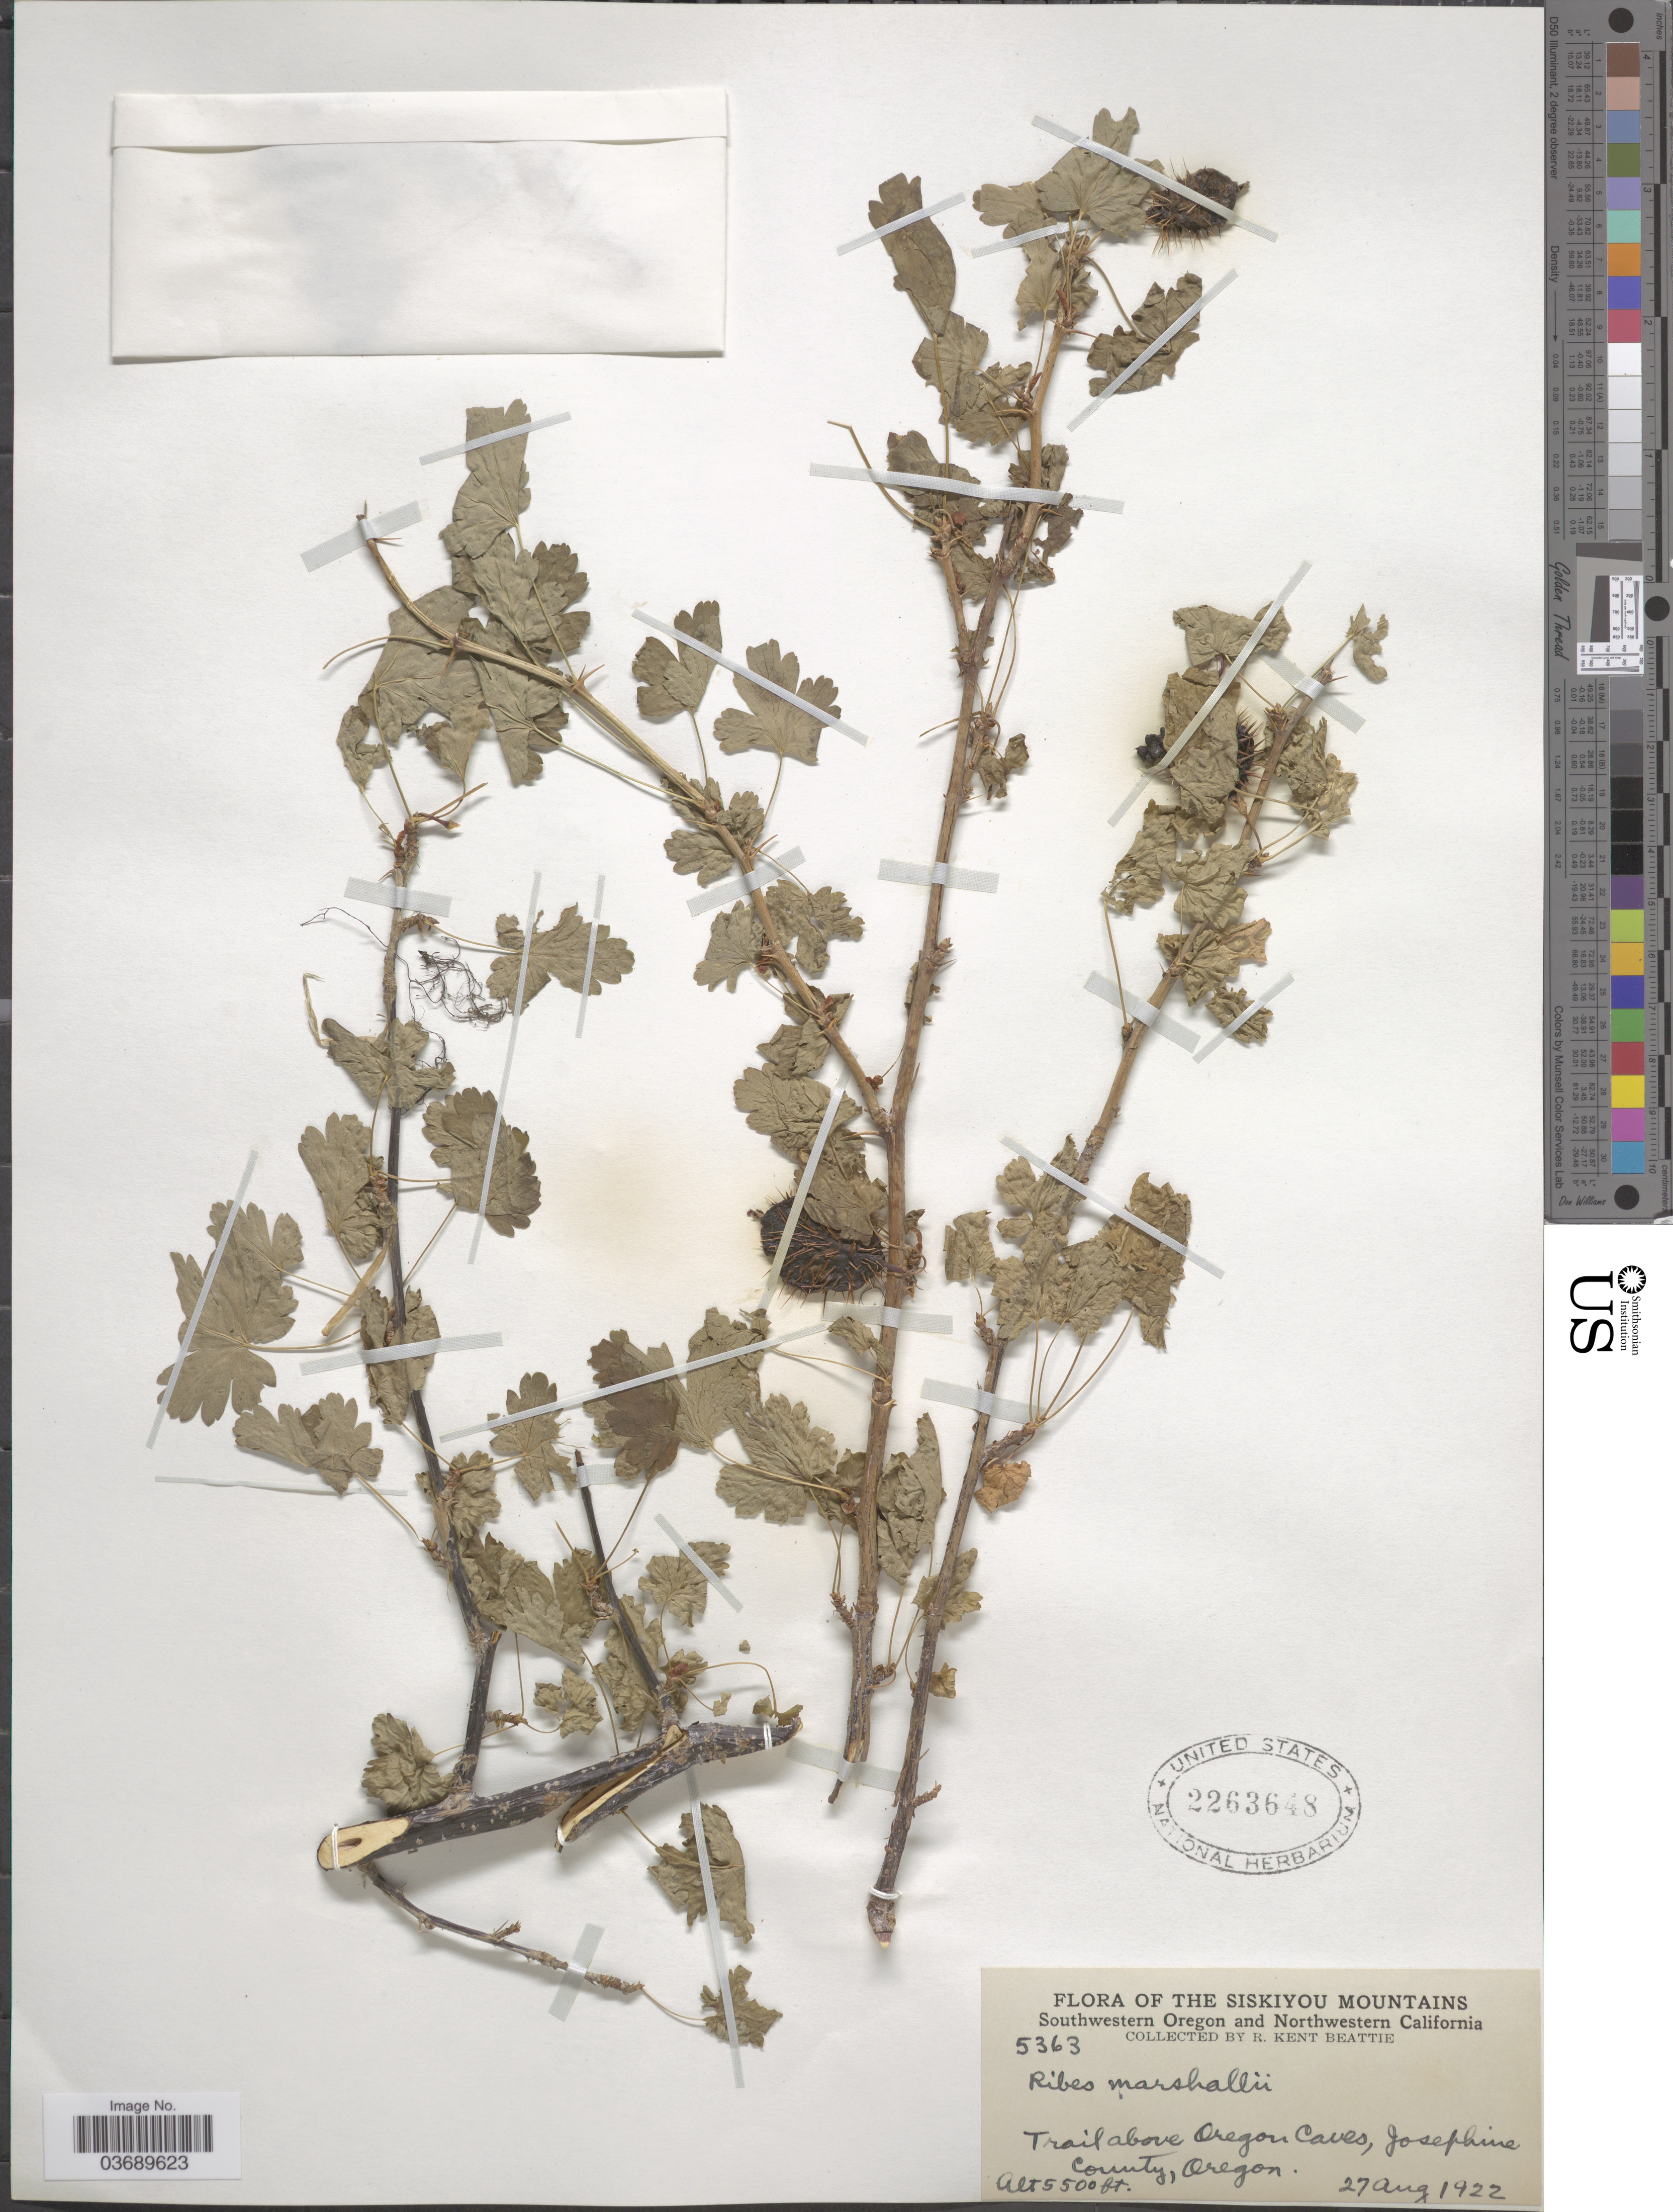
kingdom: Plantae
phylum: Tracheophyta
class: Magnoliopsida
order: Saxifragales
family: Grossulariaceae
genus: Ribes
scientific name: Ribes sp.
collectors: R. K. Beattie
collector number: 5363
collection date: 1922-08-27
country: United States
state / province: Oregon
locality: Southwestern Oregon. Siskiyou Mountains. Trail above Oregon Caves, Josephine County.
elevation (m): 1676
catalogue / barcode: US 2263648